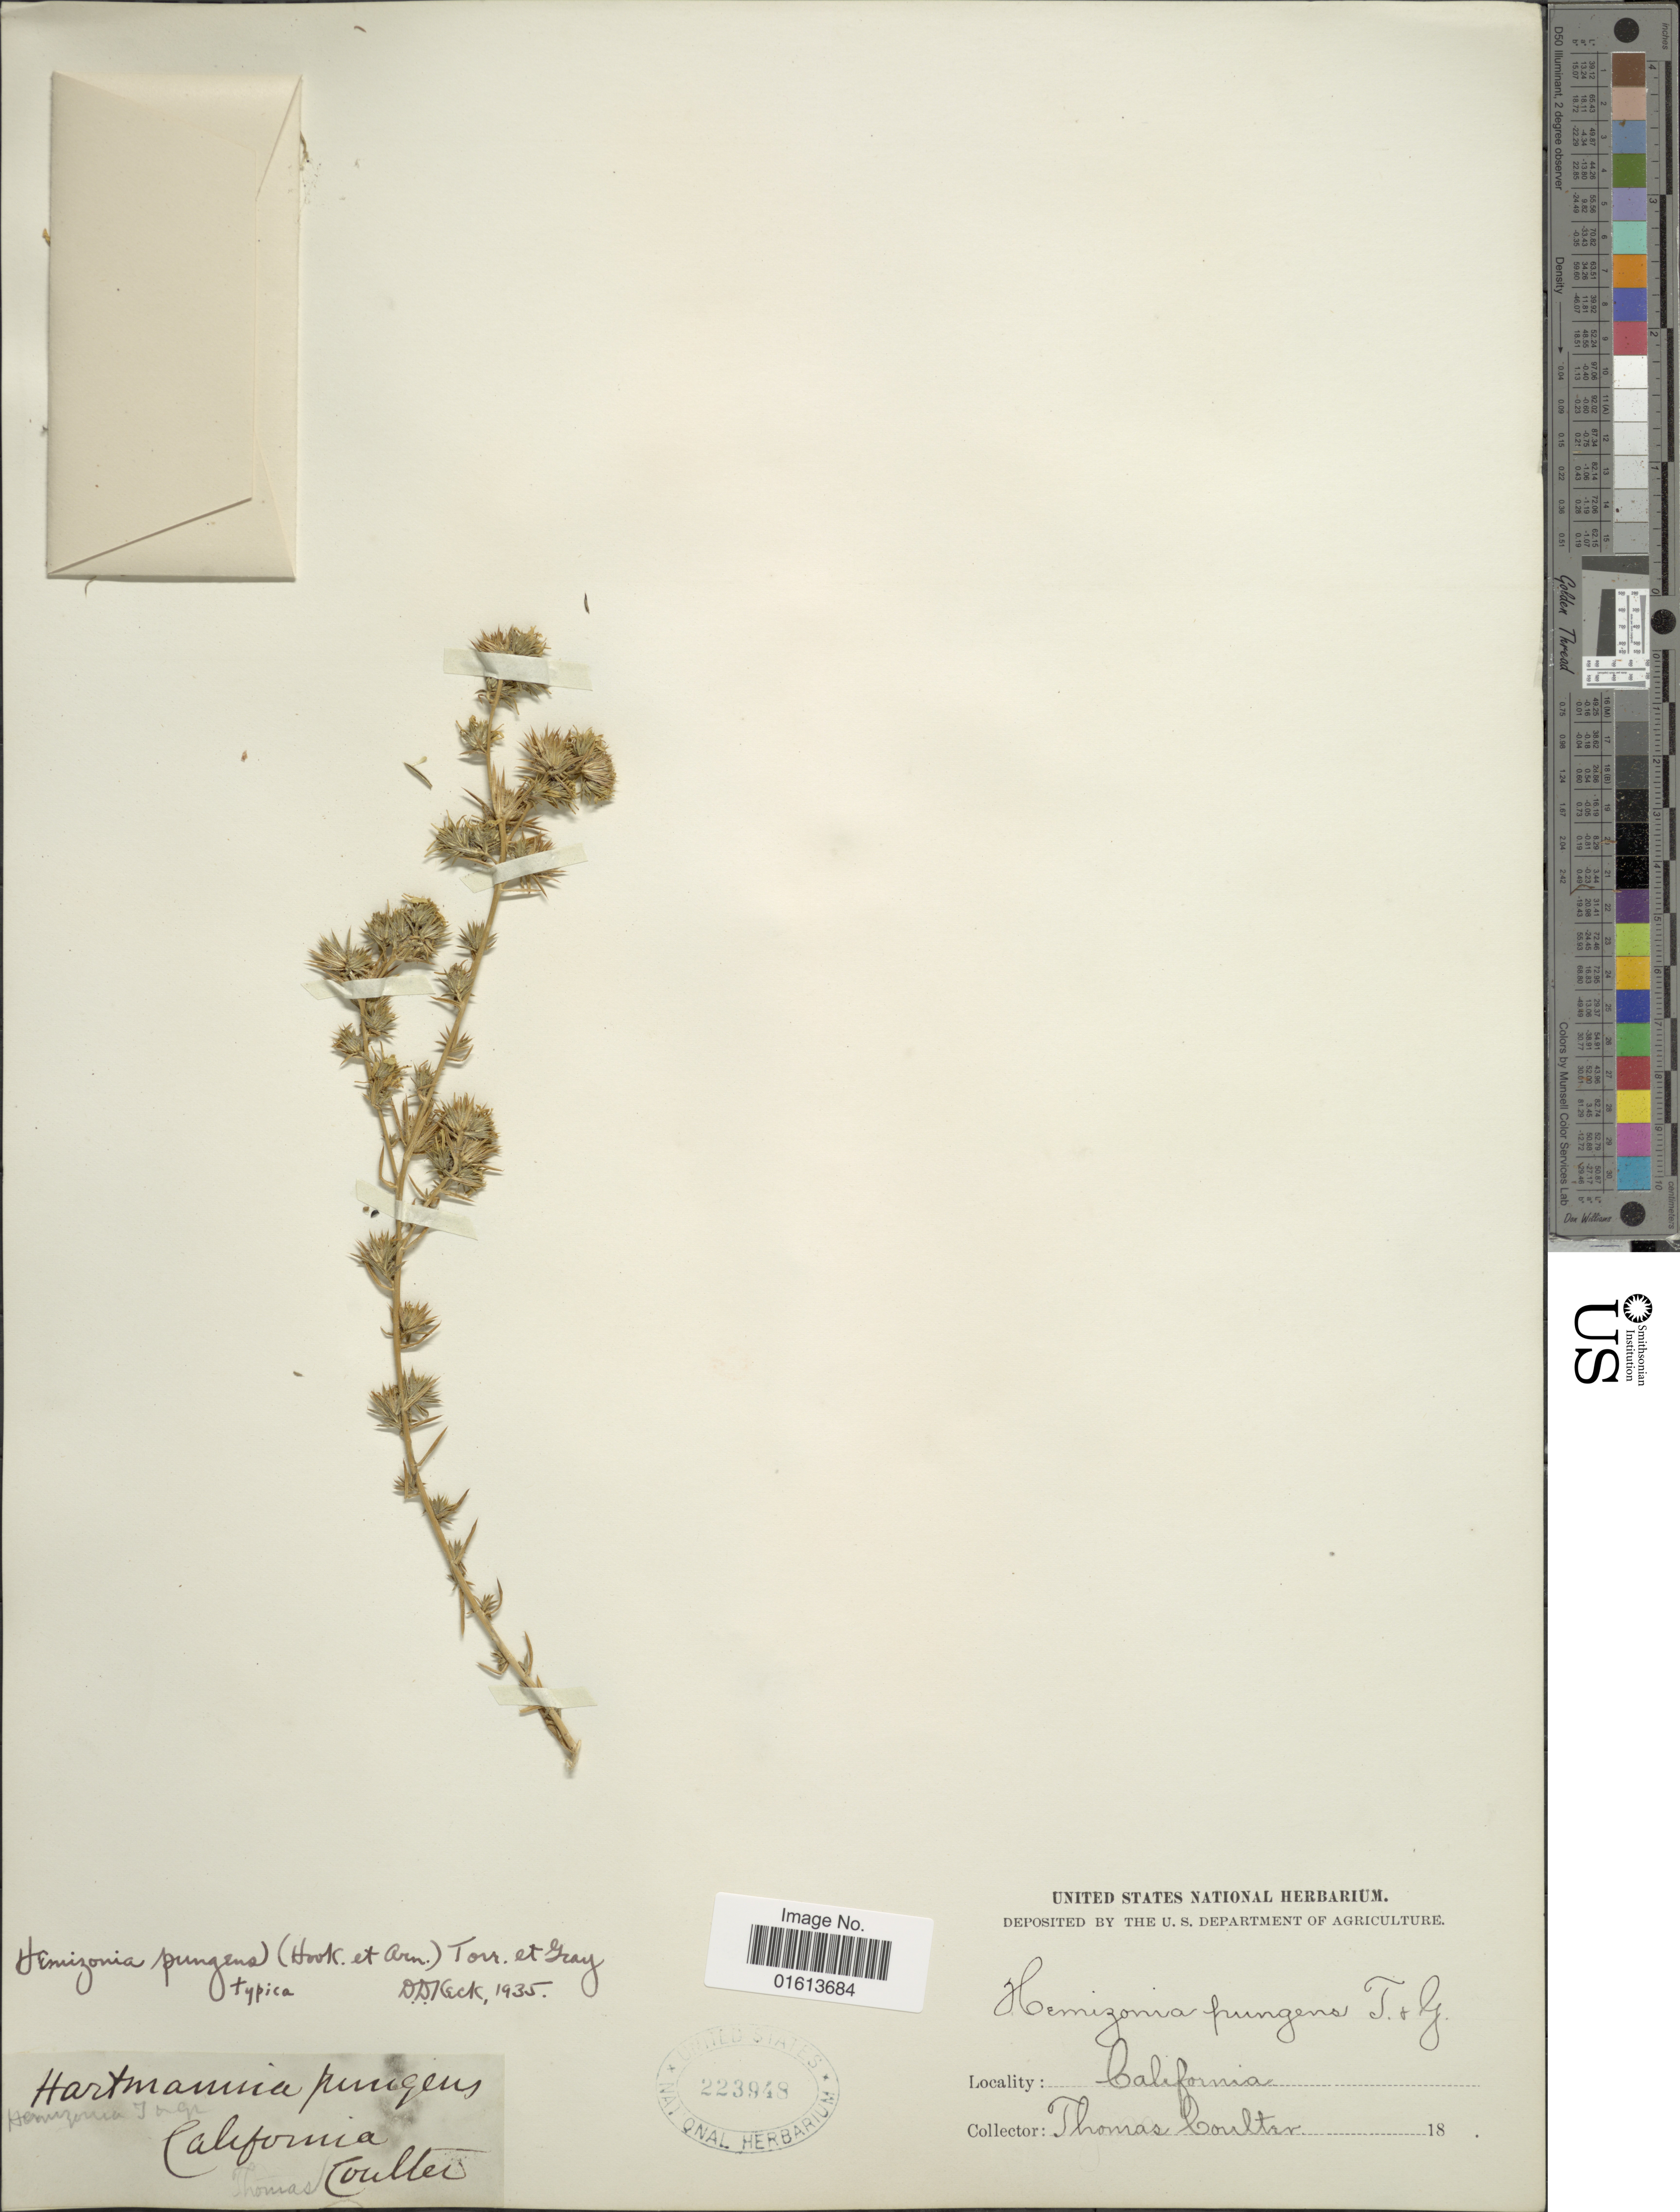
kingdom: Plantae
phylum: Tracheophyta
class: Magnoliopsida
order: Asterales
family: Asteraceae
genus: Centromadia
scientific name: Centromadia pungens subsp. pungens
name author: Hook. & Arn.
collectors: T. Coulter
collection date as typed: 18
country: United States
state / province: California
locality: California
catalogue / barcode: US 223948